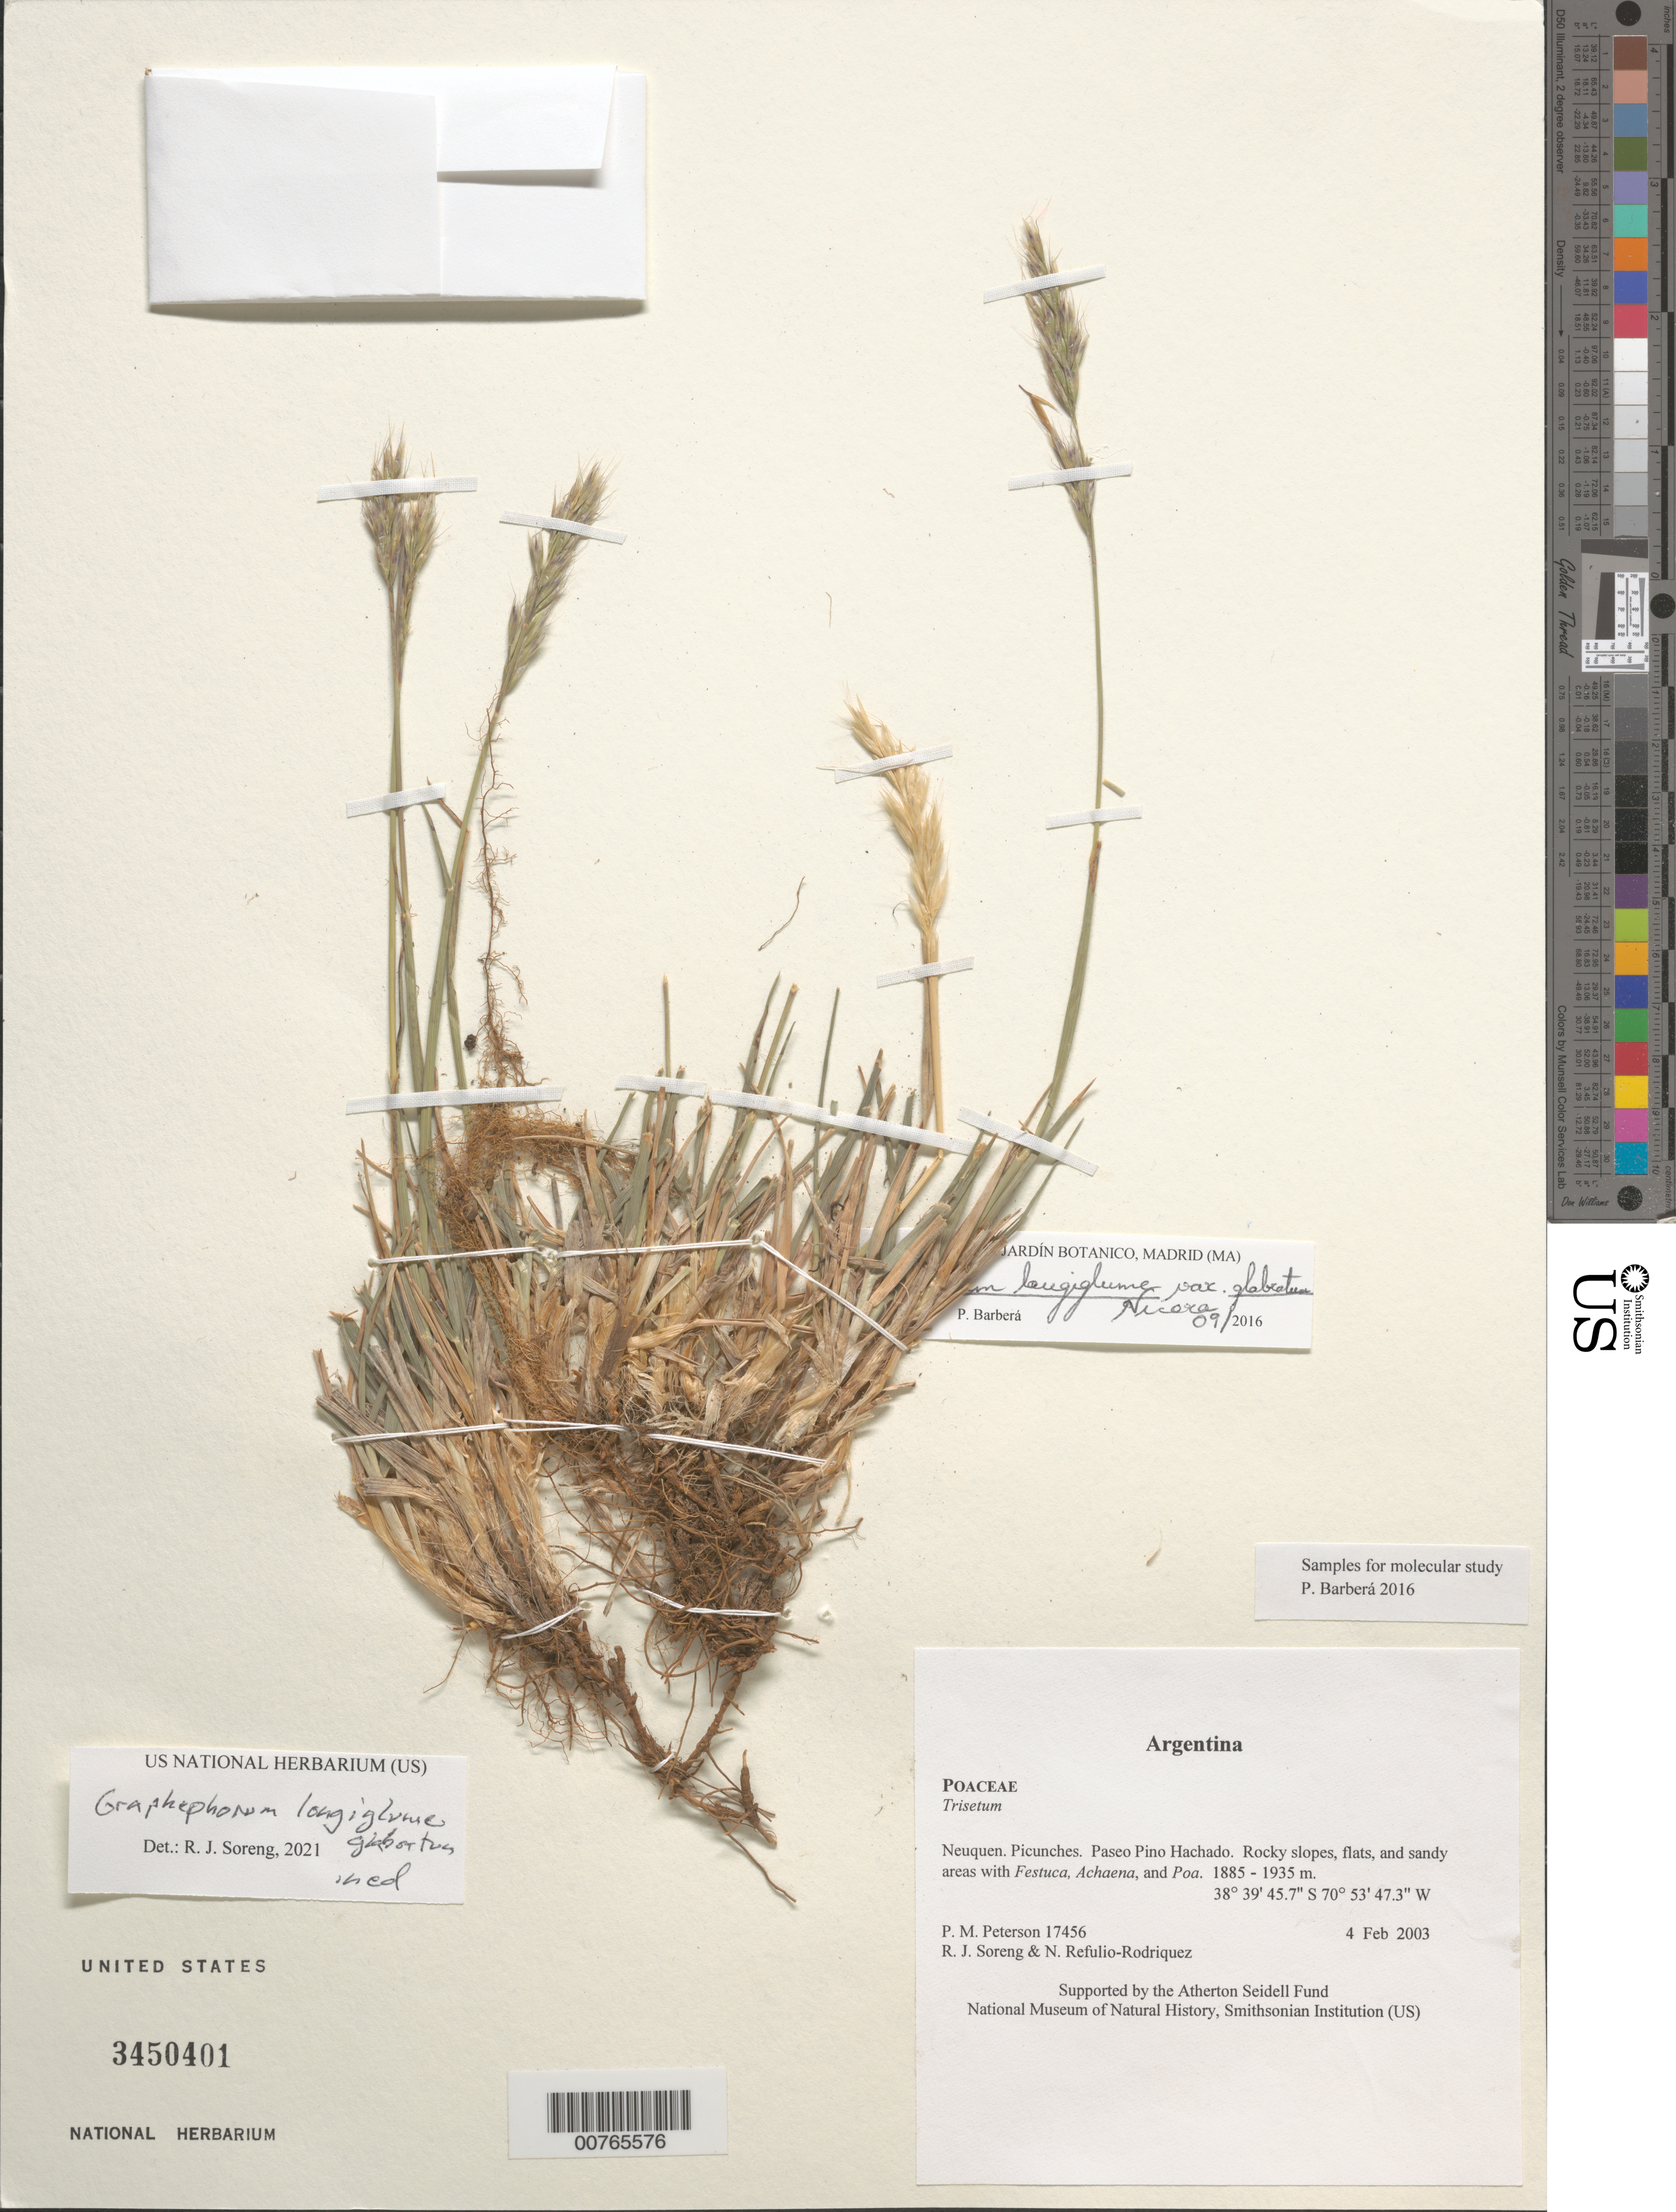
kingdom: Plantae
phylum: Tracheophyta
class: Liliopsida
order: Poales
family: Poaceae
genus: Trisetum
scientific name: Trisetum longiglume var. glabratum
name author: Nicora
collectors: P. M. Peterson, R. J. Soreng & N. Refulio-Rodríguez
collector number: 17456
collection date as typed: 04 Feb 2003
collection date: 2003-02-04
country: Argentina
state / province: Neuquen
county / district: Picunches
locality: Paseo Pino Hachado. Rocky slopes, flats, and sandy areas with Festuca, Achaena, and Poa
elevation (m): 1885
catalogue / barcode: US 3450401